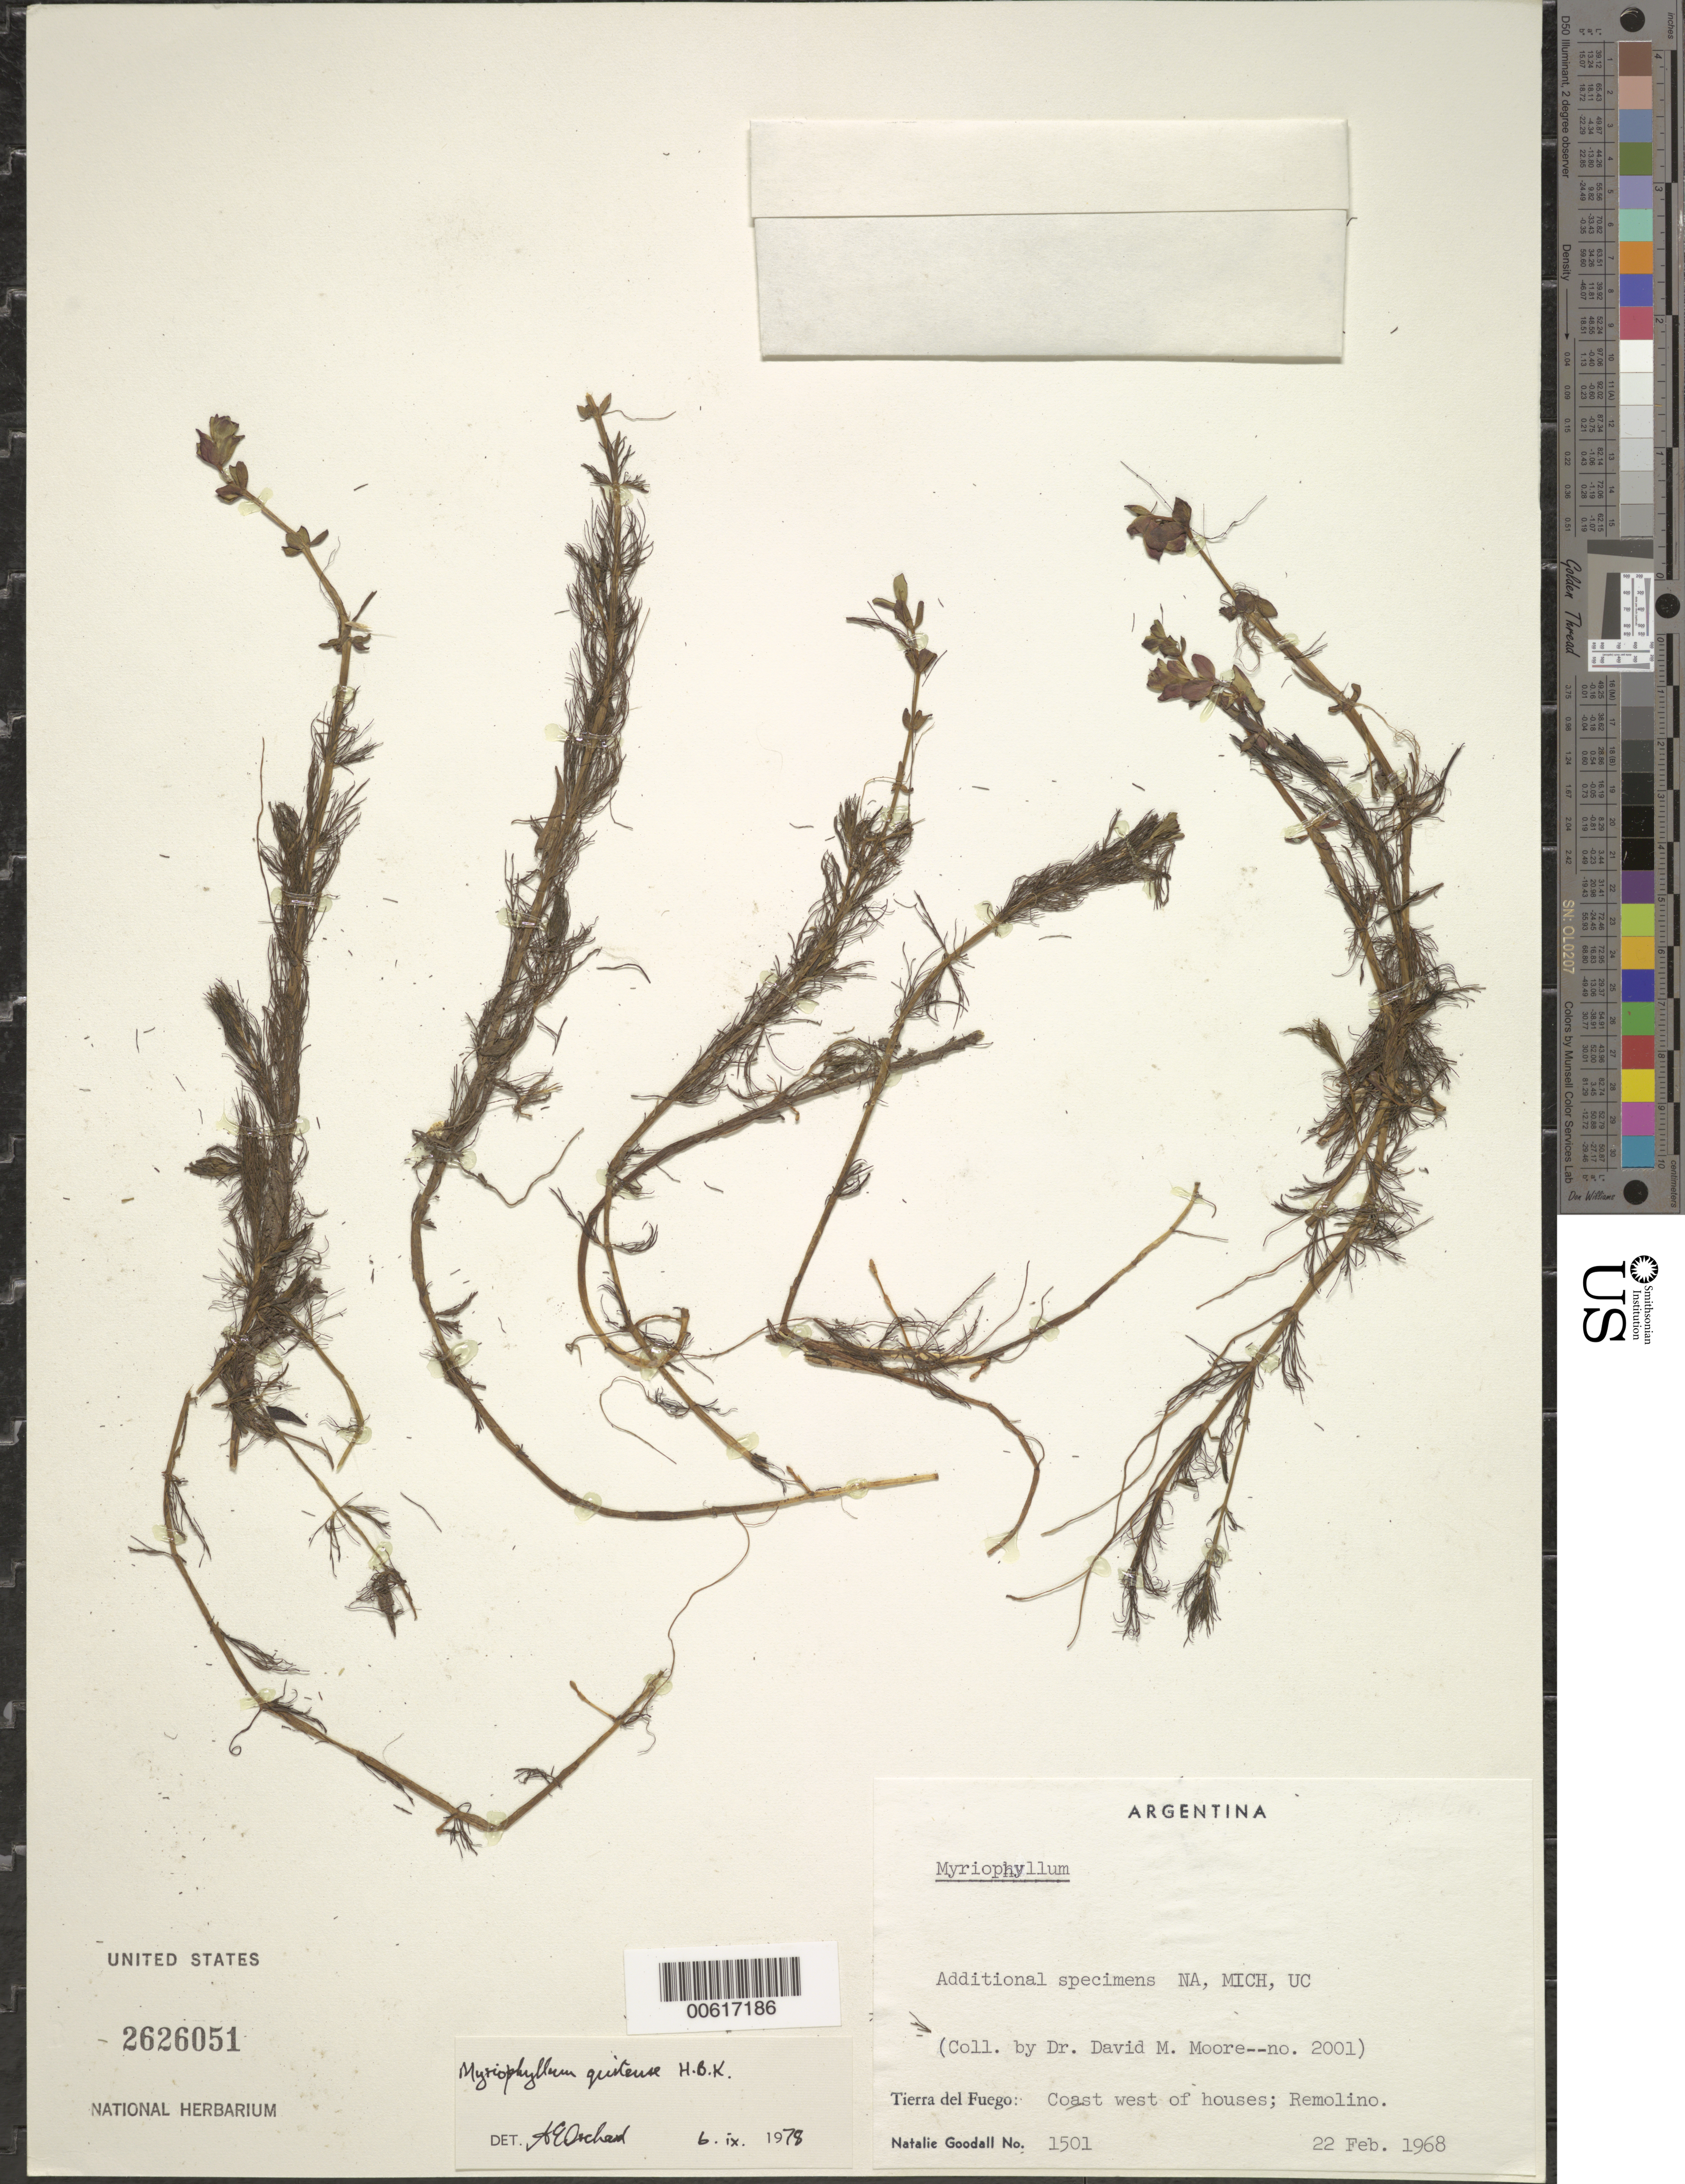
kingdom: Plantae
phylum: Tracheophyta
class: Magnoliopsida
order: Saxifragales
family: Haloragaceae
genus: Myriophyllum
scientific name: Myriophyllum quitense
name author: Kunth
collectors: N. Goodall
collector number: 1501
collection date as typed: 22 Feb 1968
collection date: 1968-02-22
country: Argentina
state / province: Tierra del Fuego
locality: Remolino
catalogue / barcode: US 2626051